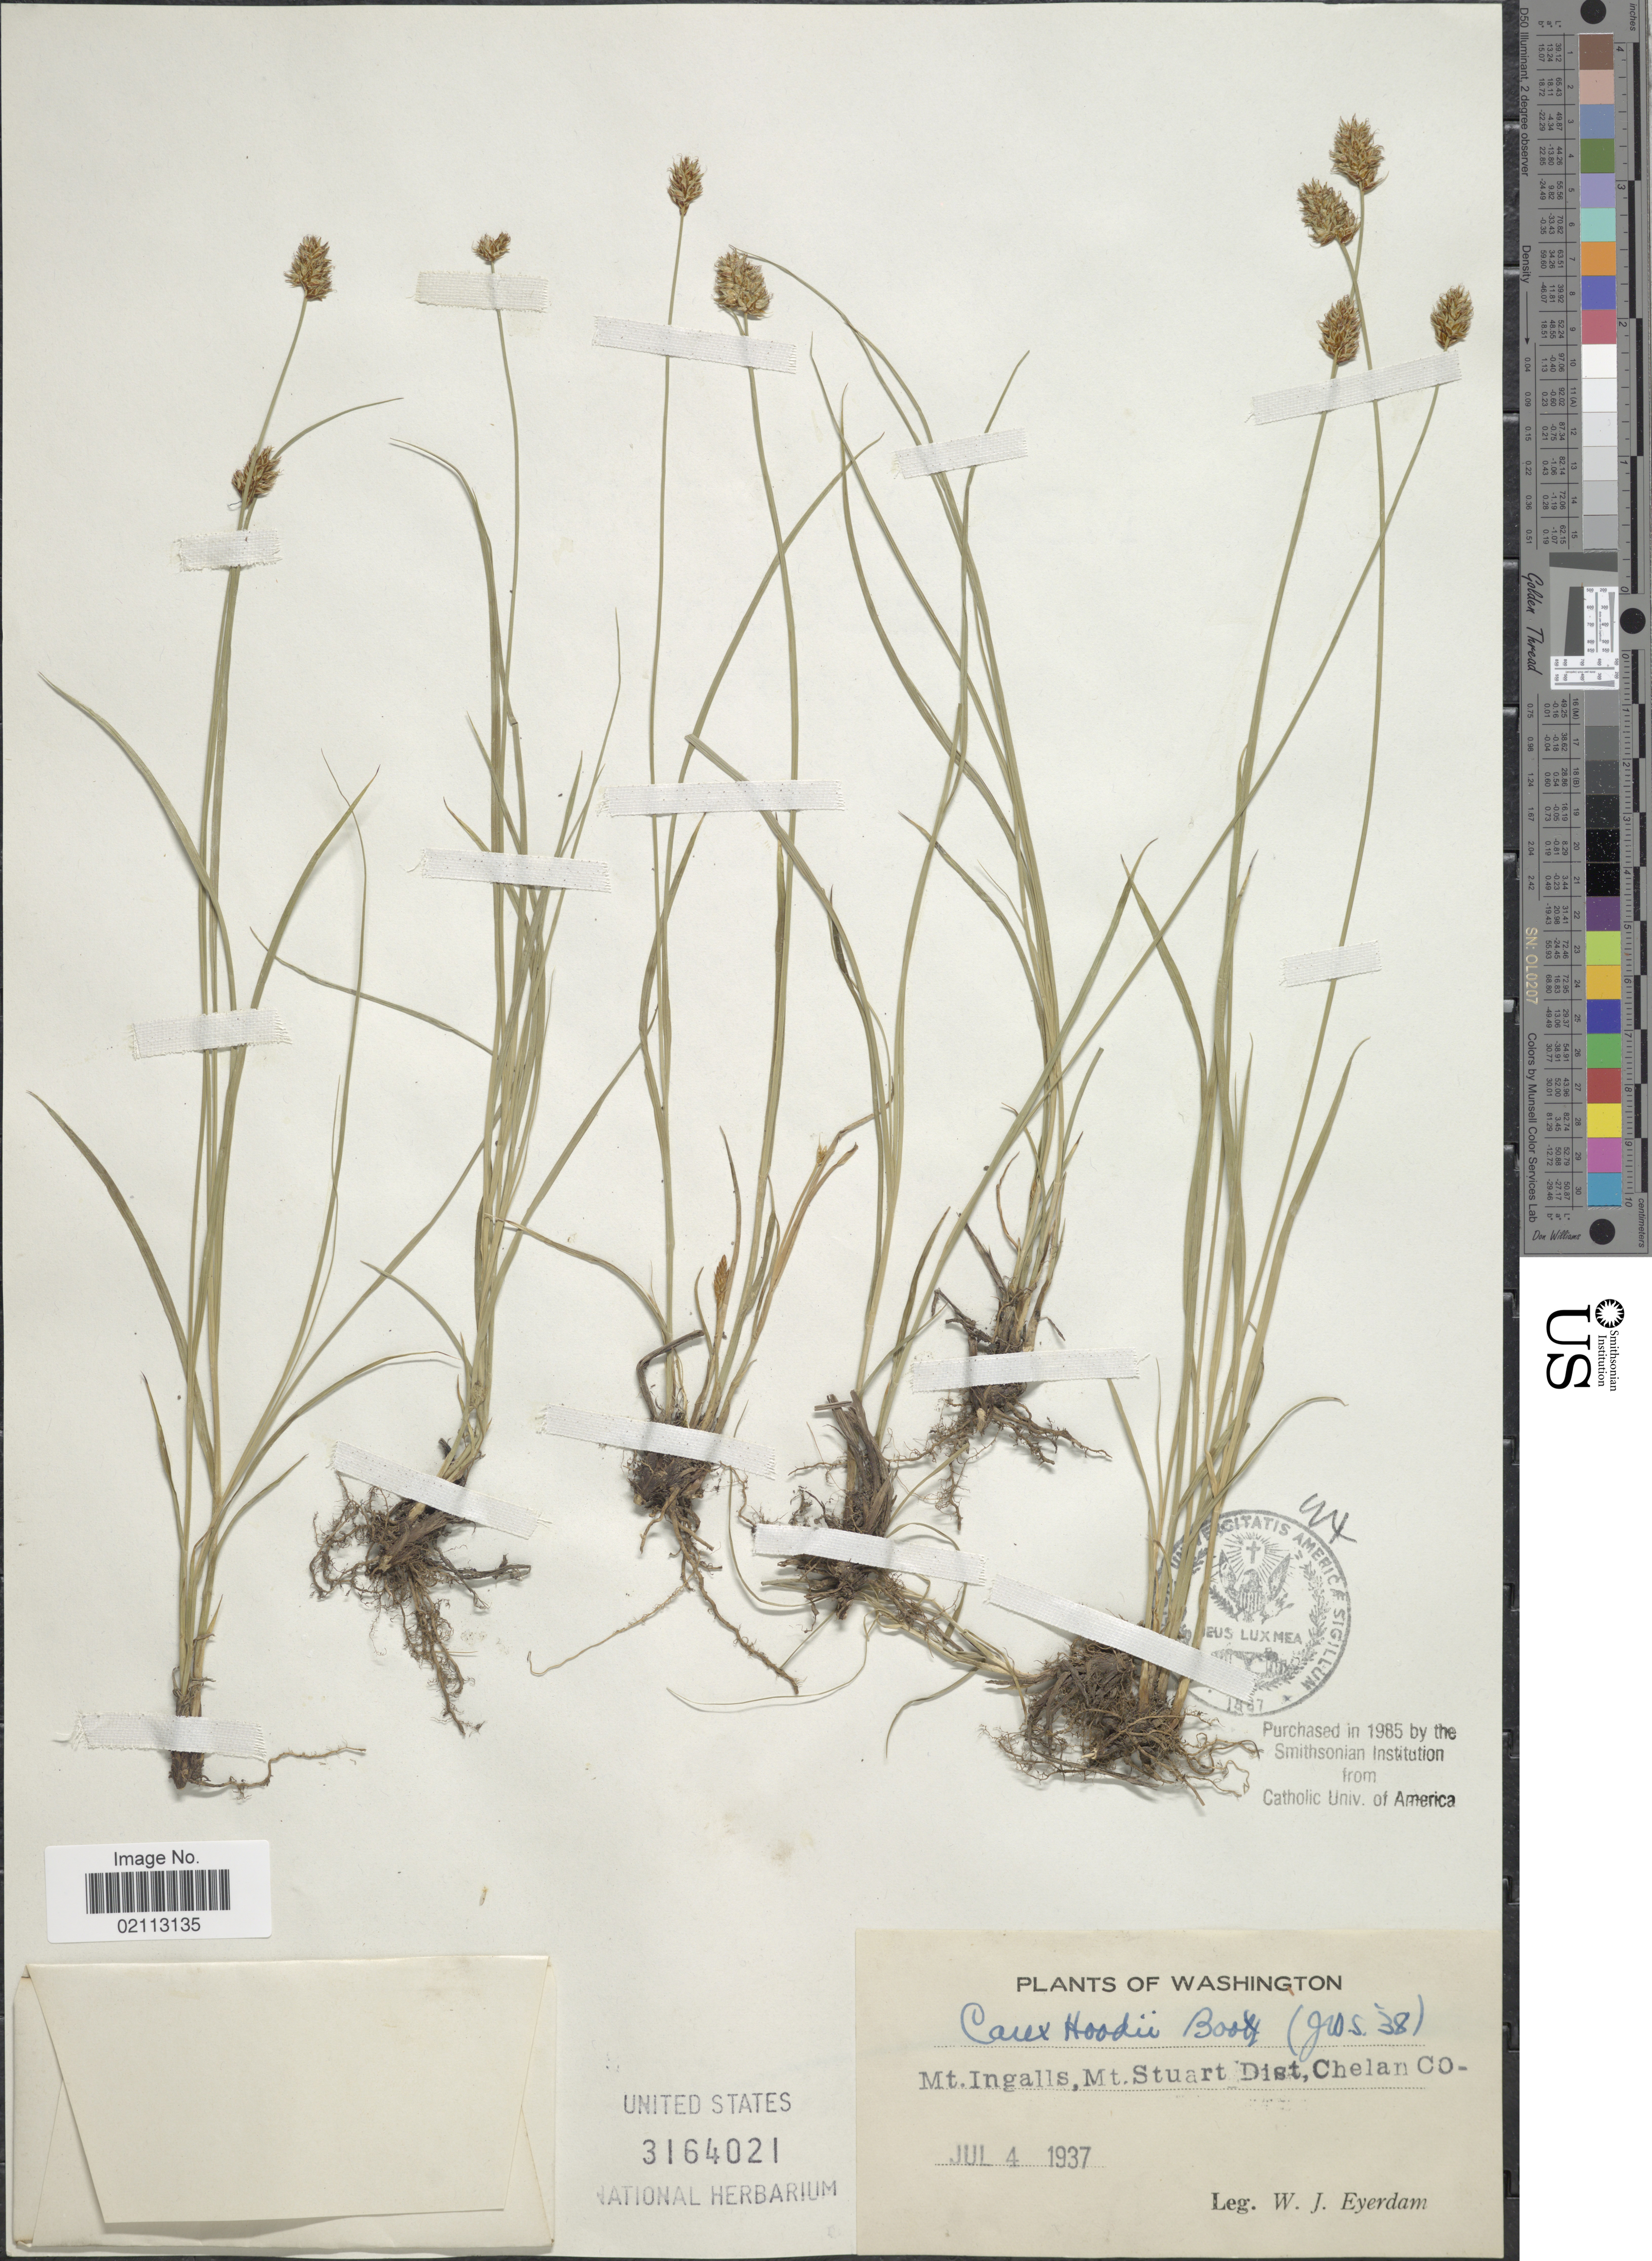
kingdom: Plantae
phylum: Tracheophyta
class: Liliopsida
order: Poales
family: Cyperaceae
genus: Carex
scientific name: Carex hoodii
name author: Boott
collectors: W. J. Eyerdam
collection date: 1937-07-04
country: United States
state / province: Washington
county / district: Chelan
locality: Mt. Ingalls, Mt. Stuart Dist, Chelan Co.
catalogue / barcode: US 3164021